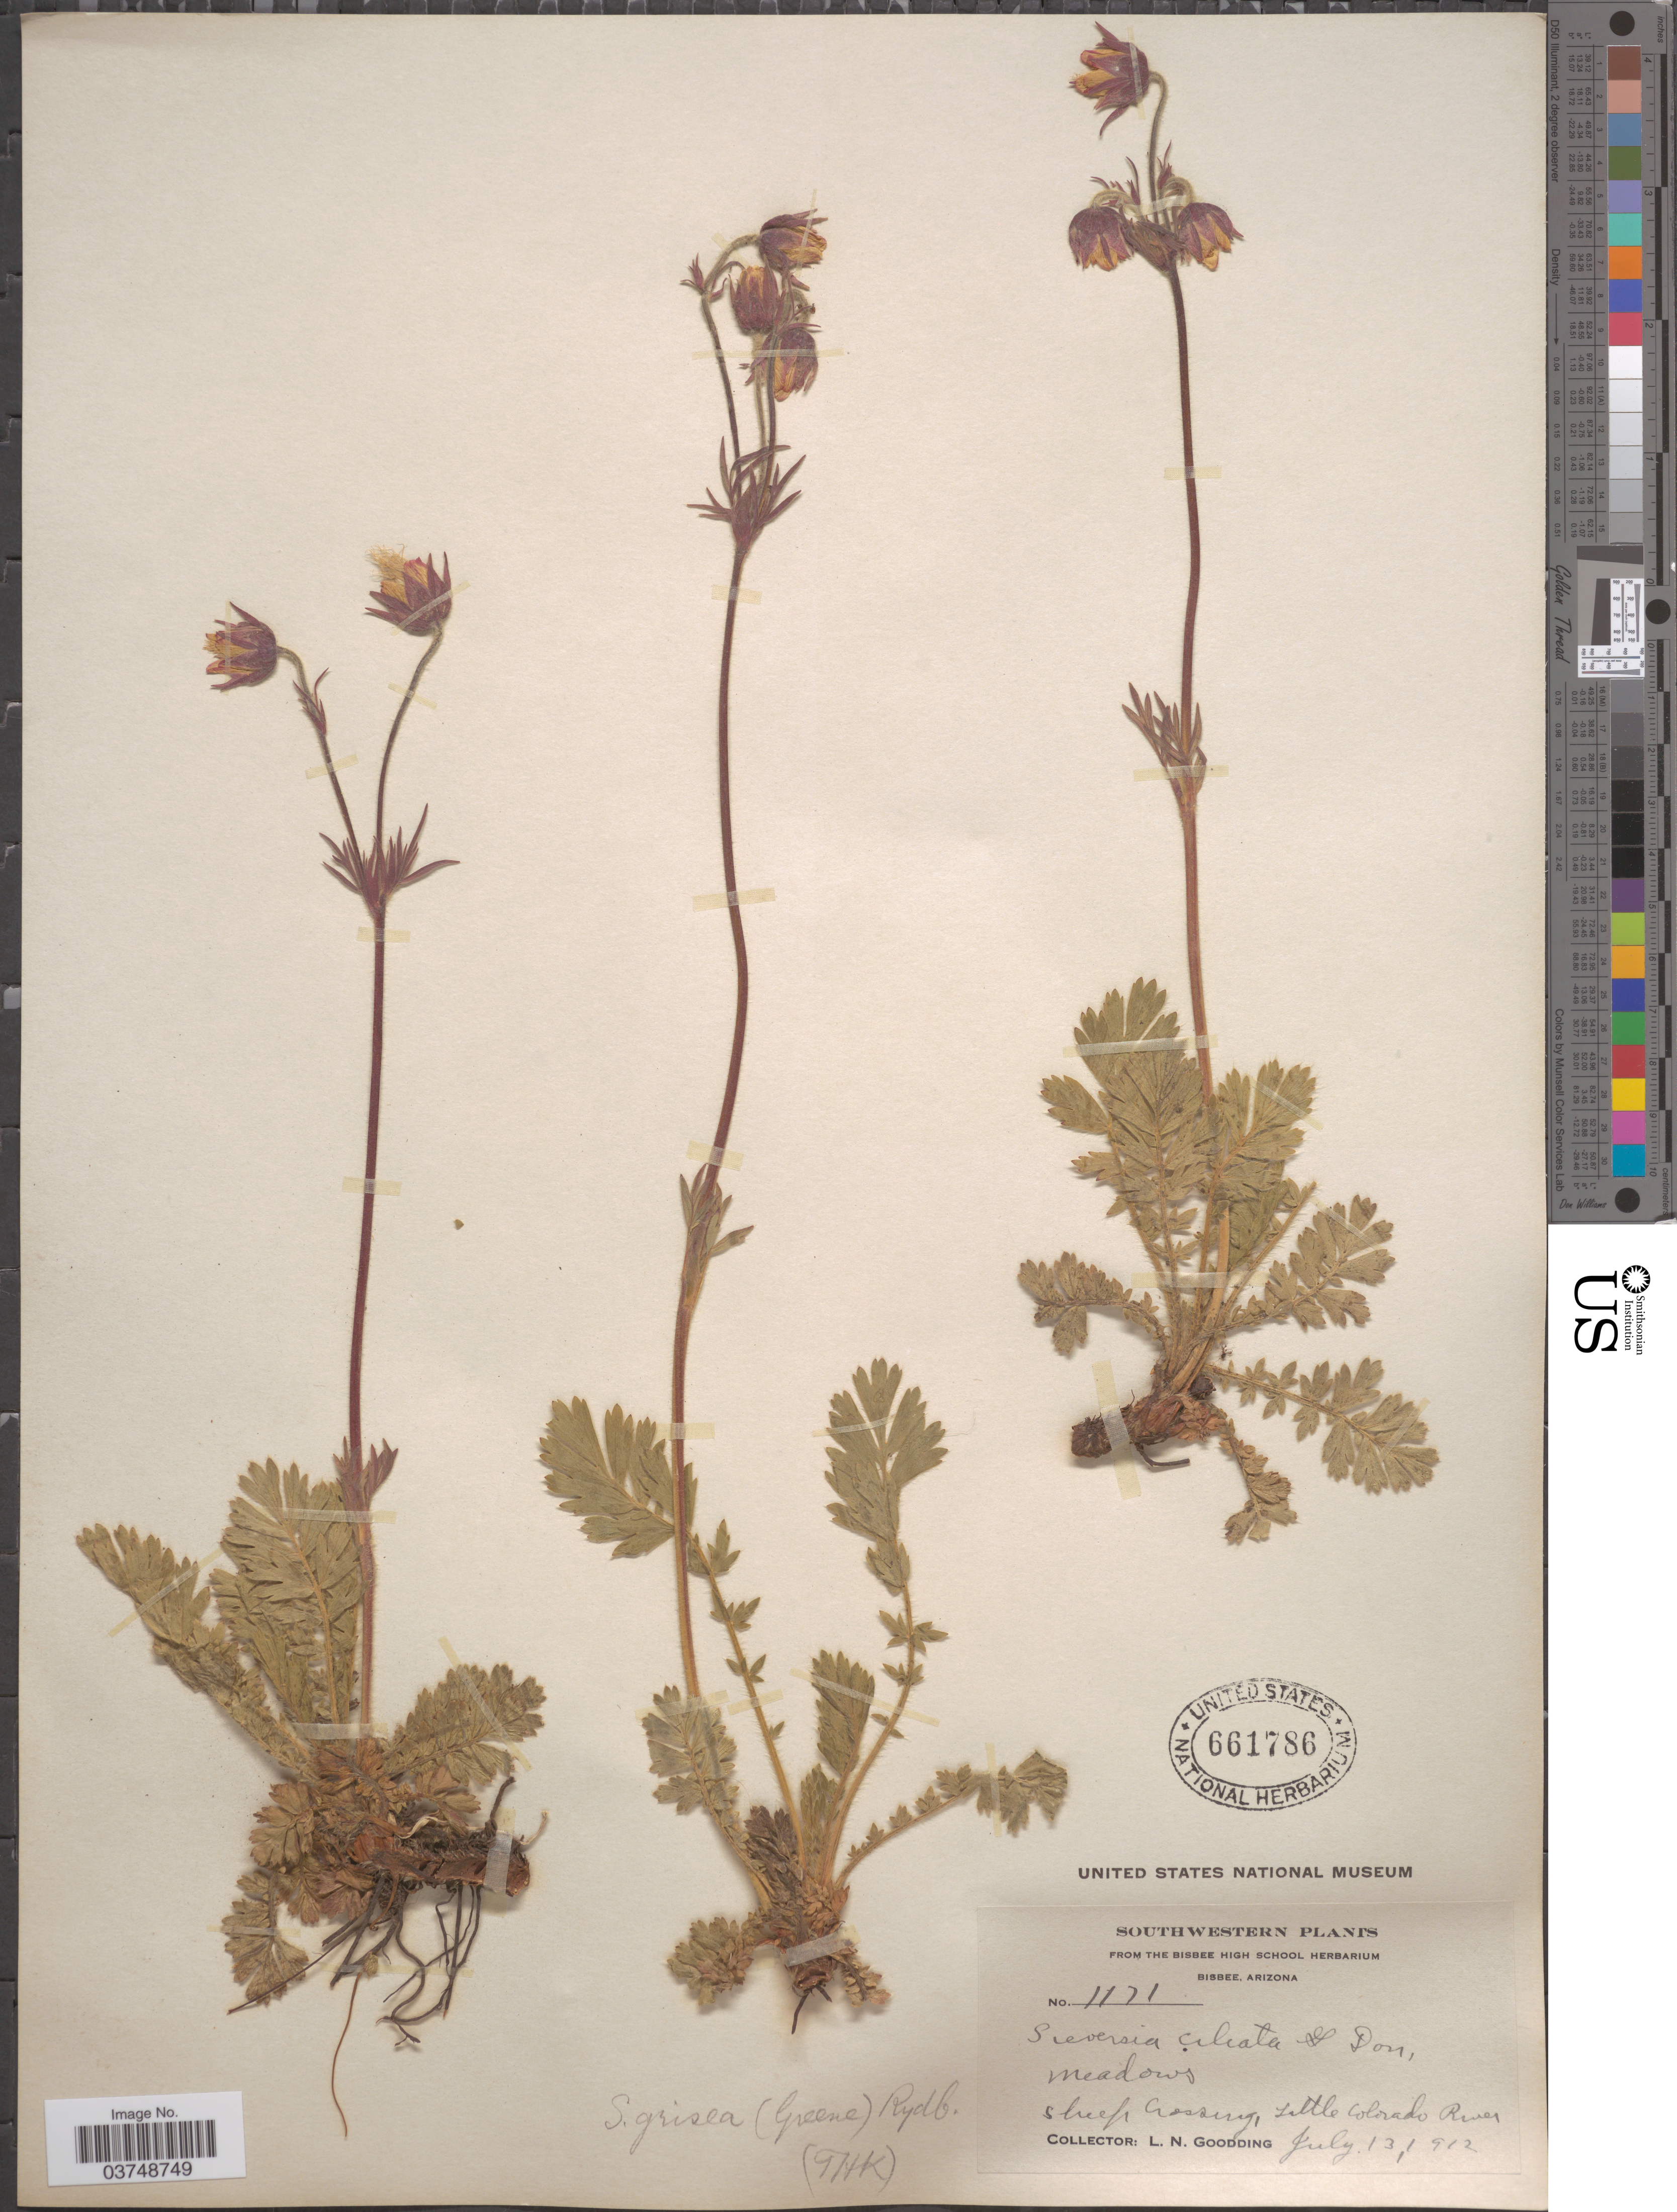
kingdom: Plantae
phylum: Tracheophyta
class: Magnoliopsida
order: Rosales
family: Rosaceae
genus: Geum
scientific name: Geum triflorum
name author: Pursh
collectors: L. N. Goodding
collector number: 1171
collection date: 1912-07-13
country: United States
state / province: Arizona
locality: Southwestern. Sheep Crossing, Little Colorado River.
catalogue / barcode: US 661786